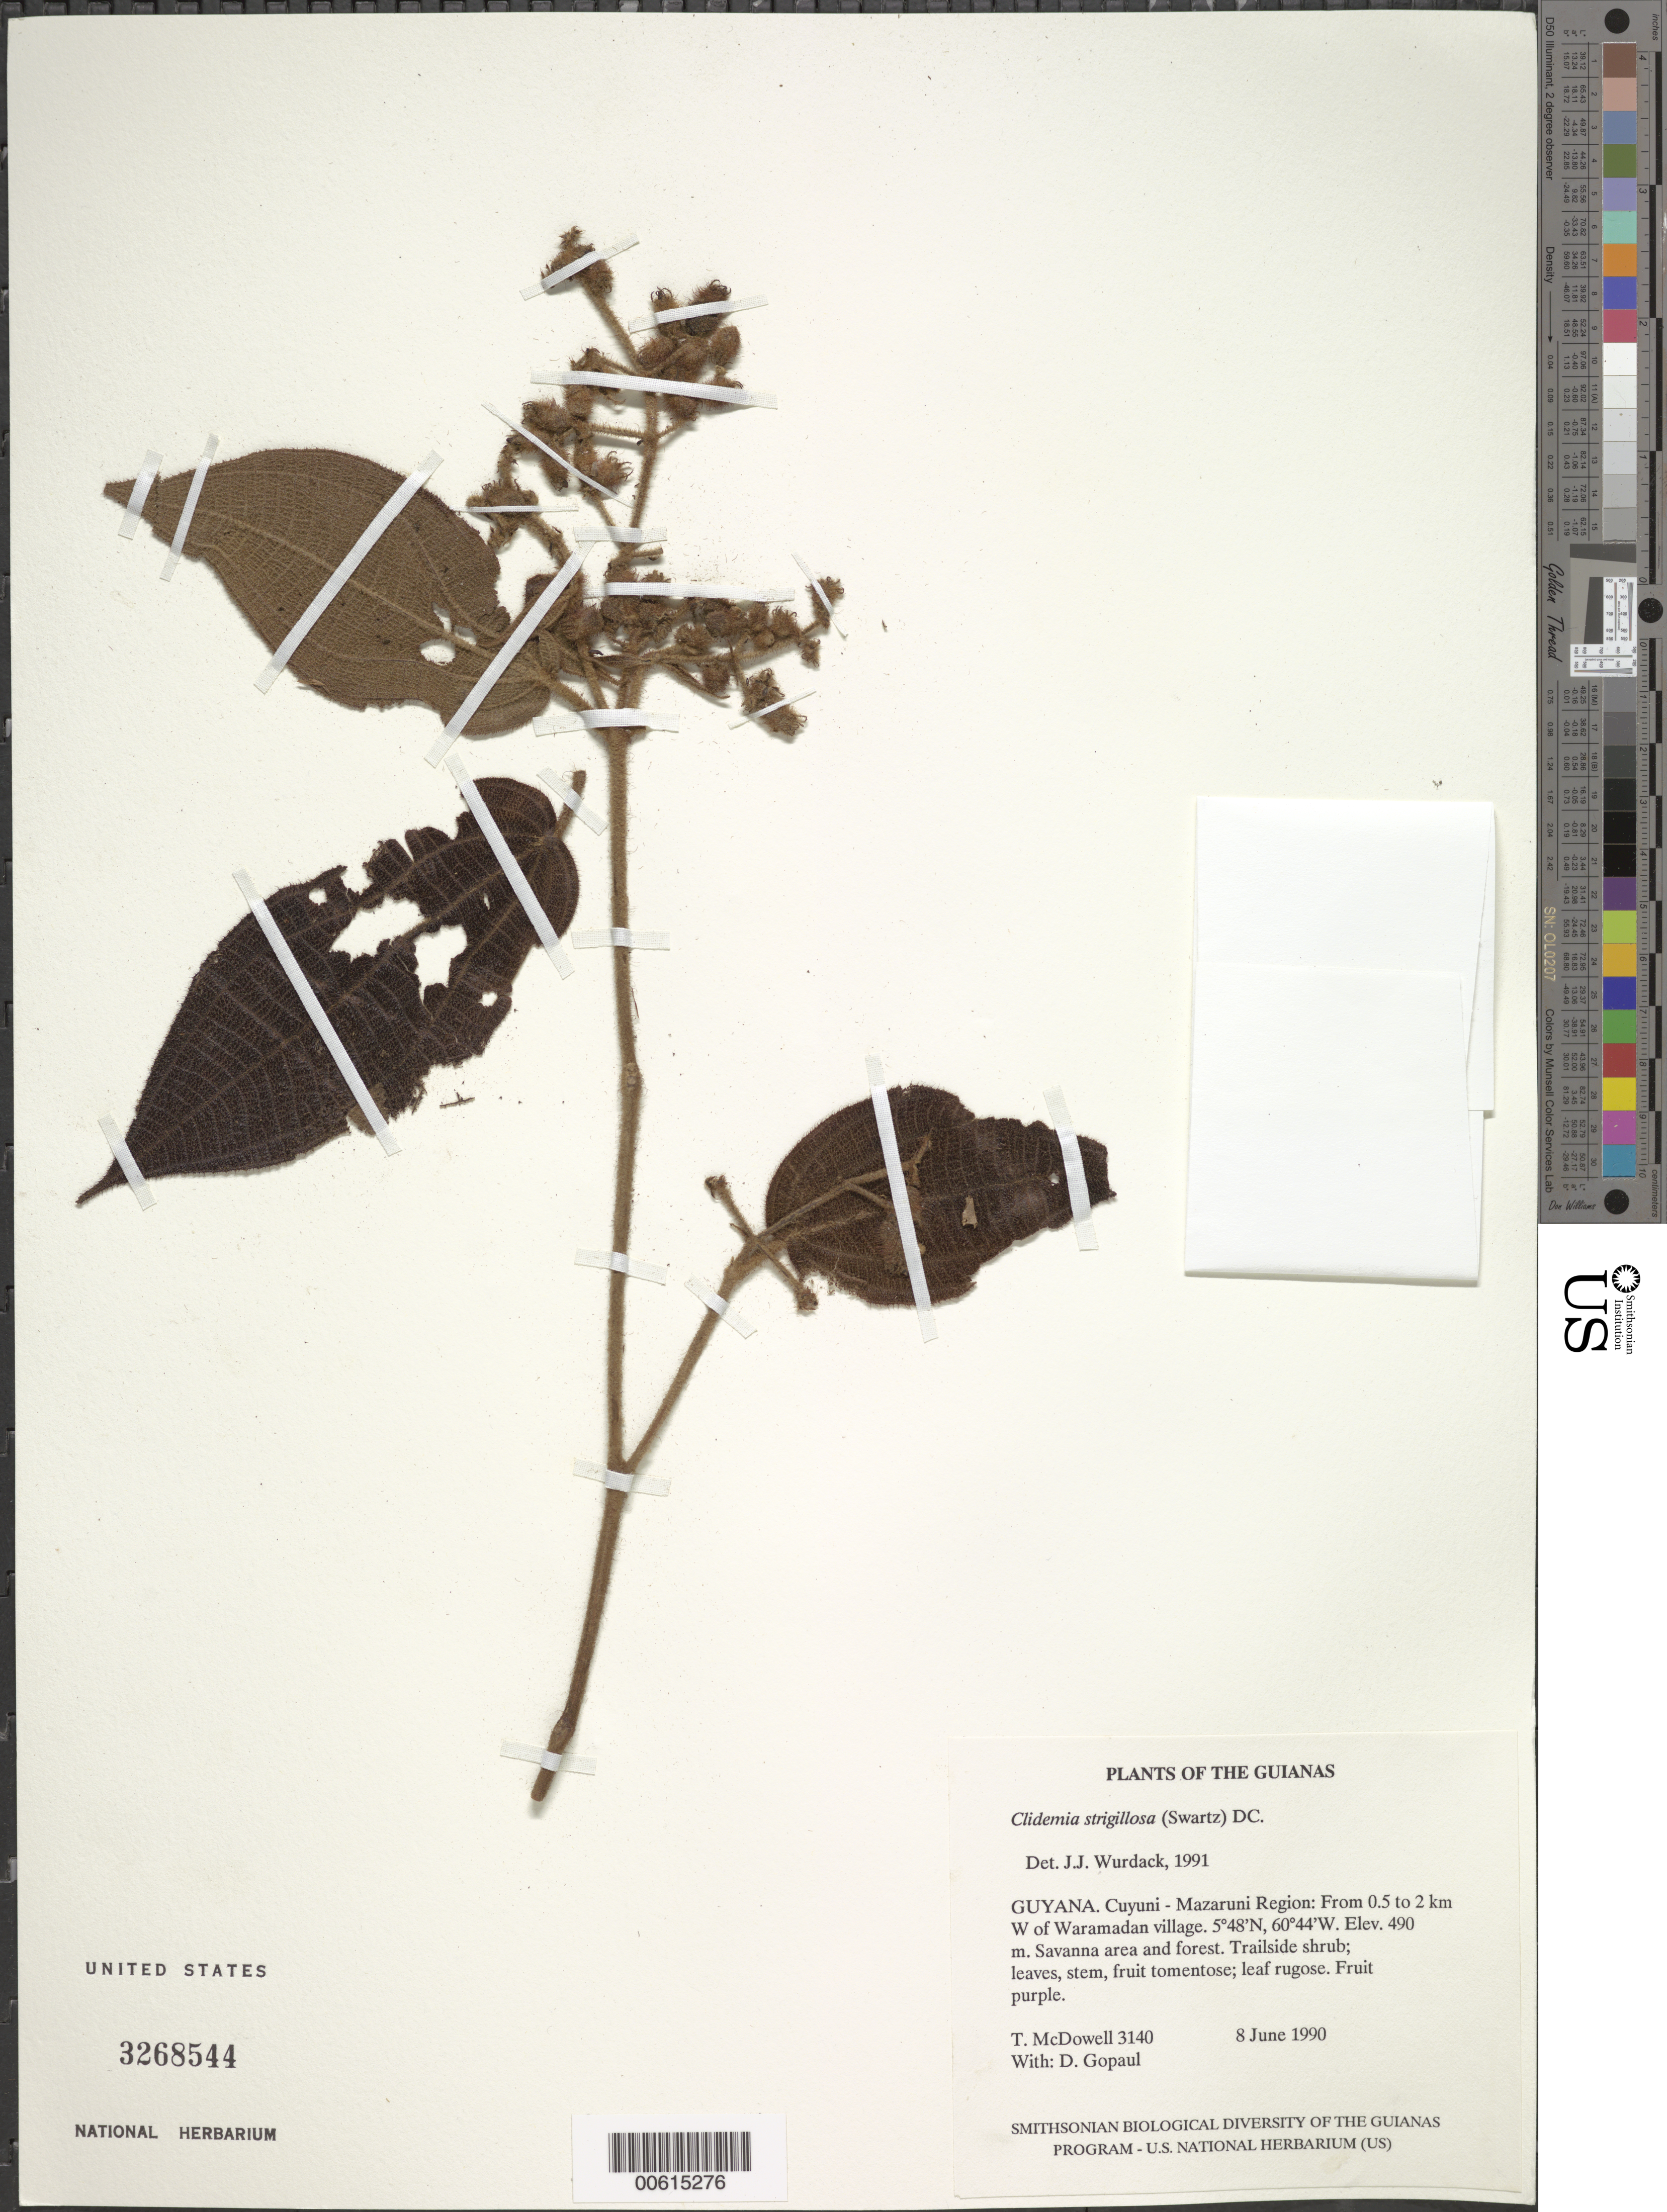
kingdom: Plantae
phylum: Tracheophyta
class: Magnoliopsida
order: Myrtales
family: Melastomataceae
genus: Clidemia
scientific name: Clidemia strigillosa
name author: (Sw.) DC.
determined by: Wurdack, John J., (US), US (UNITED STATES)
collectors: T. McDowell & D. Gopaul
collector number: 3140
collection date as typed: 8 June 1990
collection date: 1990-06-08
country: Guyana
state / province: Cuyuni-Mazaruni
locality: From 0.5 to 2 km W of Waramadan village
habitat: Savanna area and forest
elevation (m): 490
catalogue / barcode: US 3268544